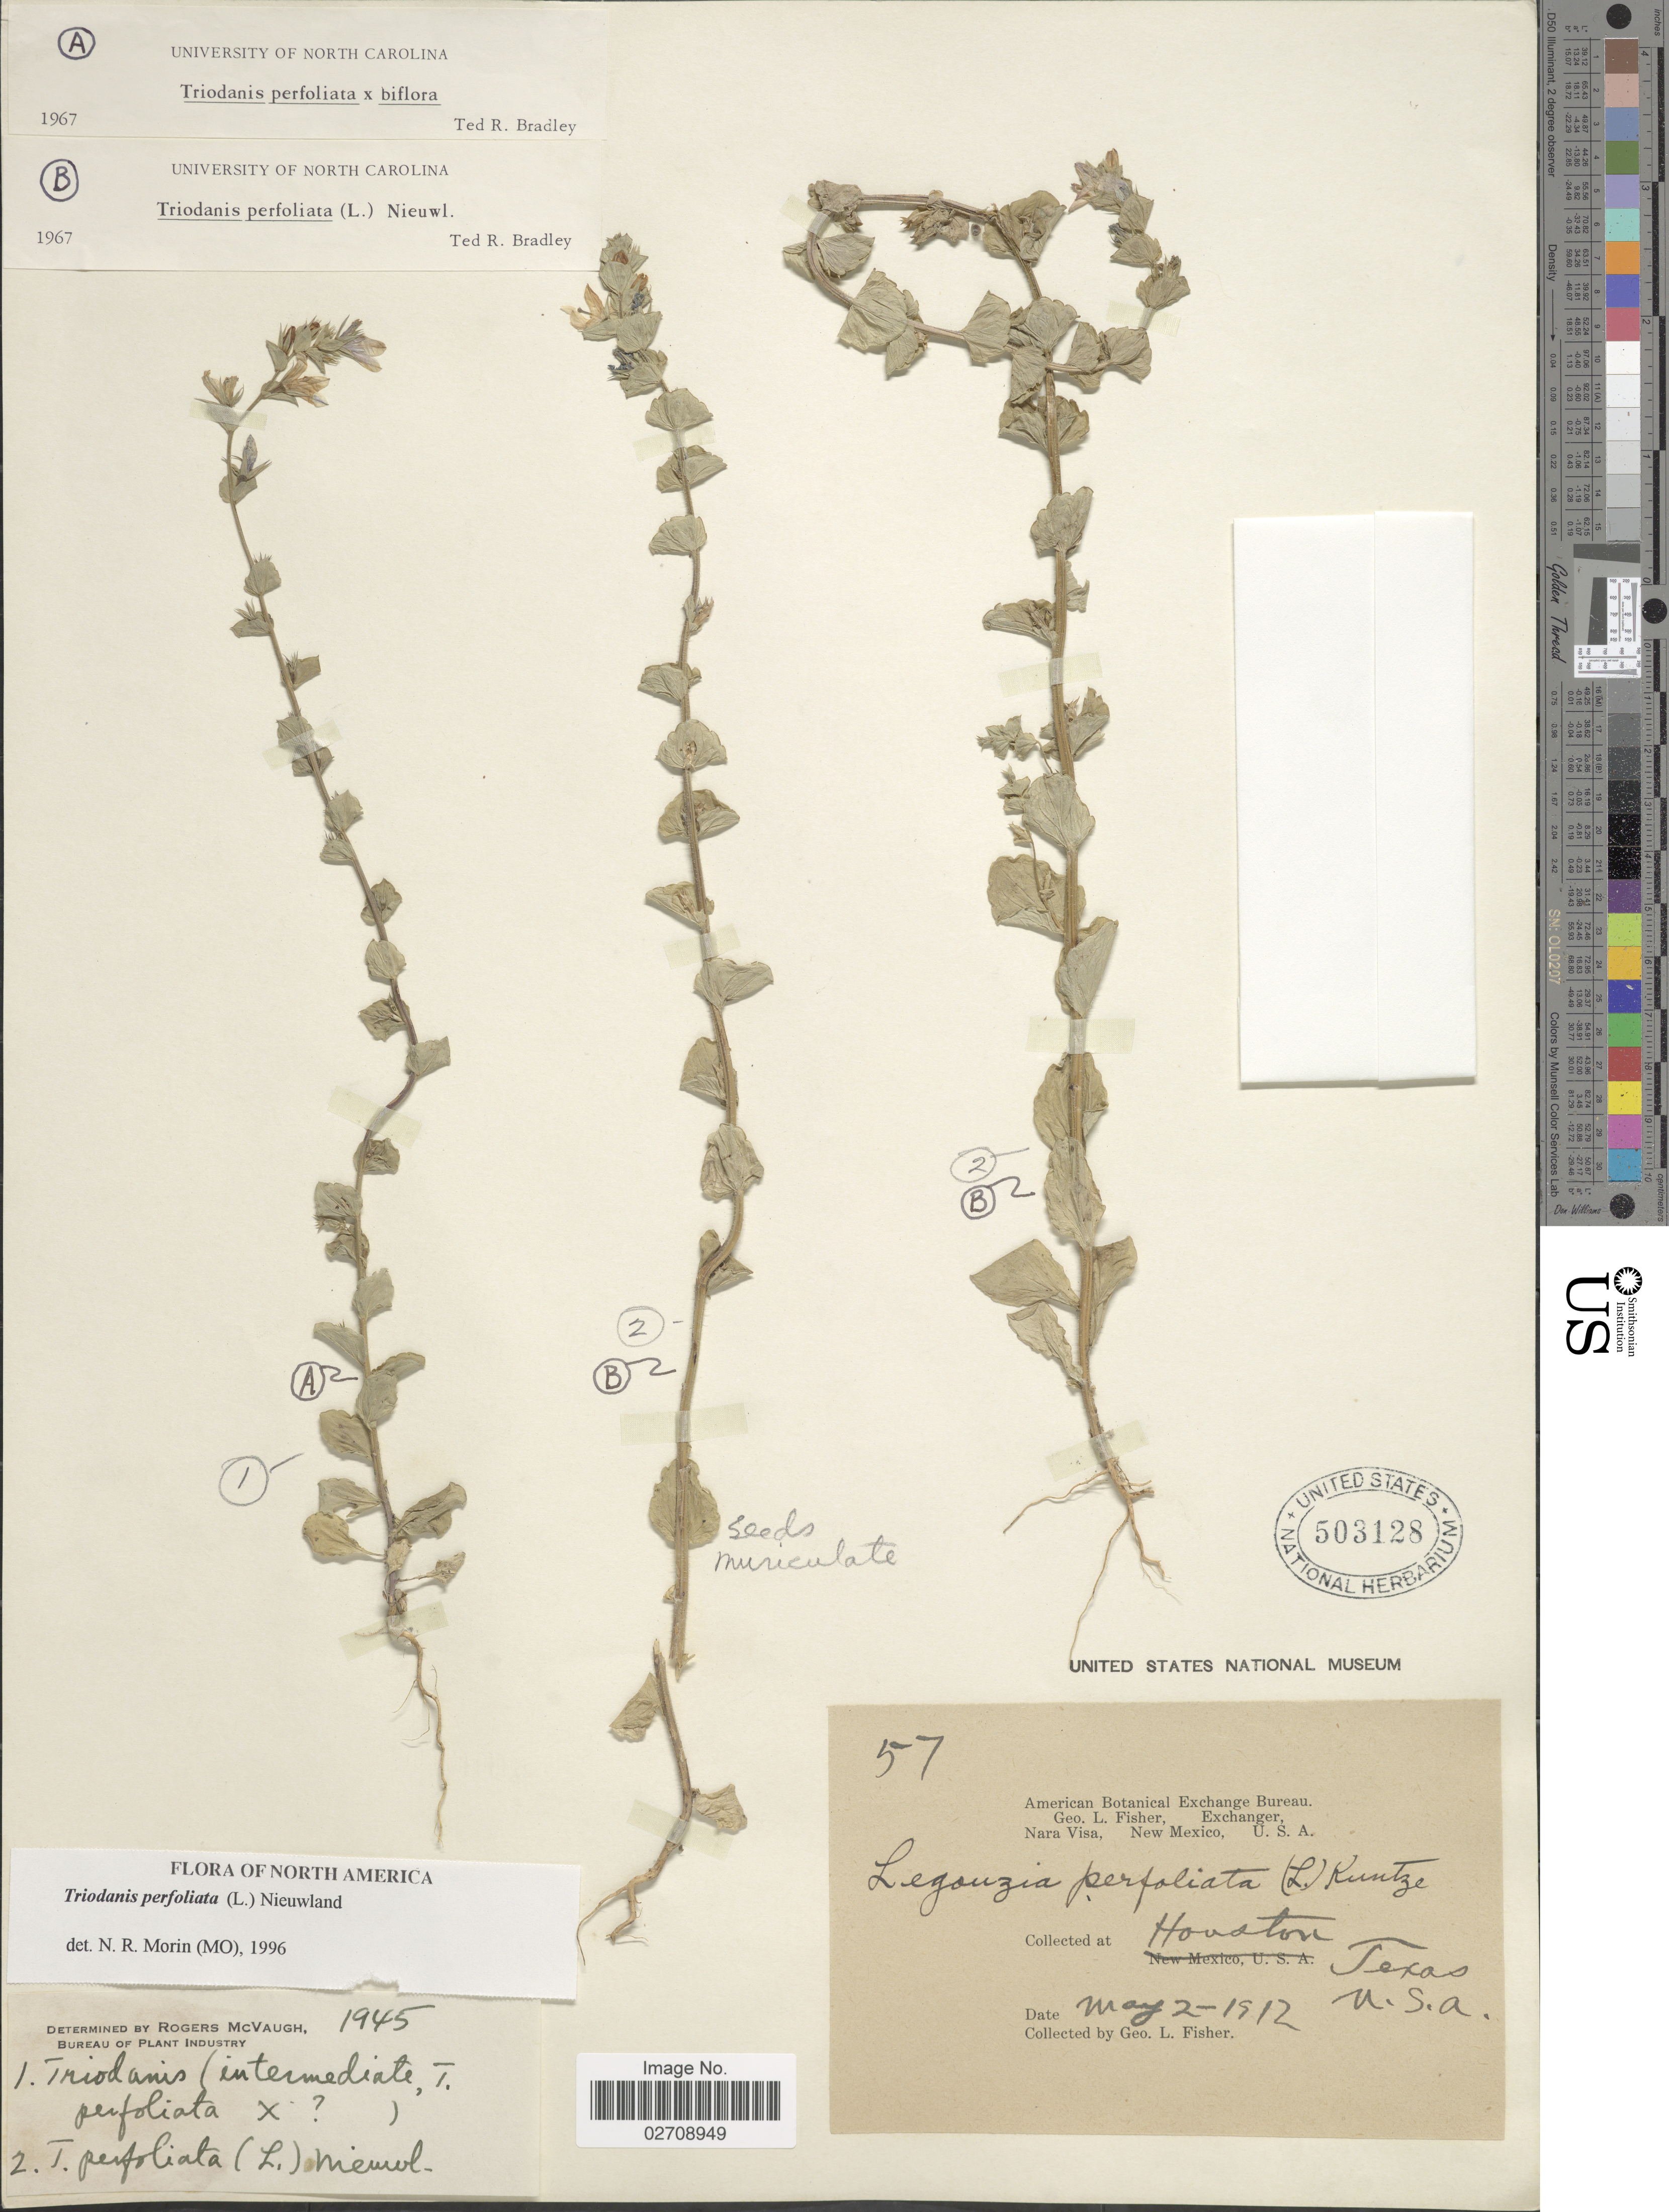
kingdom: Plantae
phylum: Tracheophyta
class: Magnoliopsida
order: Asterales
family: Campanulaceae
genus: Triodanis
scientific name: Triodanis perfoliata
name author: (L.) Nieuwl.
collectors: G. L. Fisher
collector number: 57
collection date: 1912-05-02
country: United States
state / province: Texas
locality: Houston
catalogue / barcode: US 503128